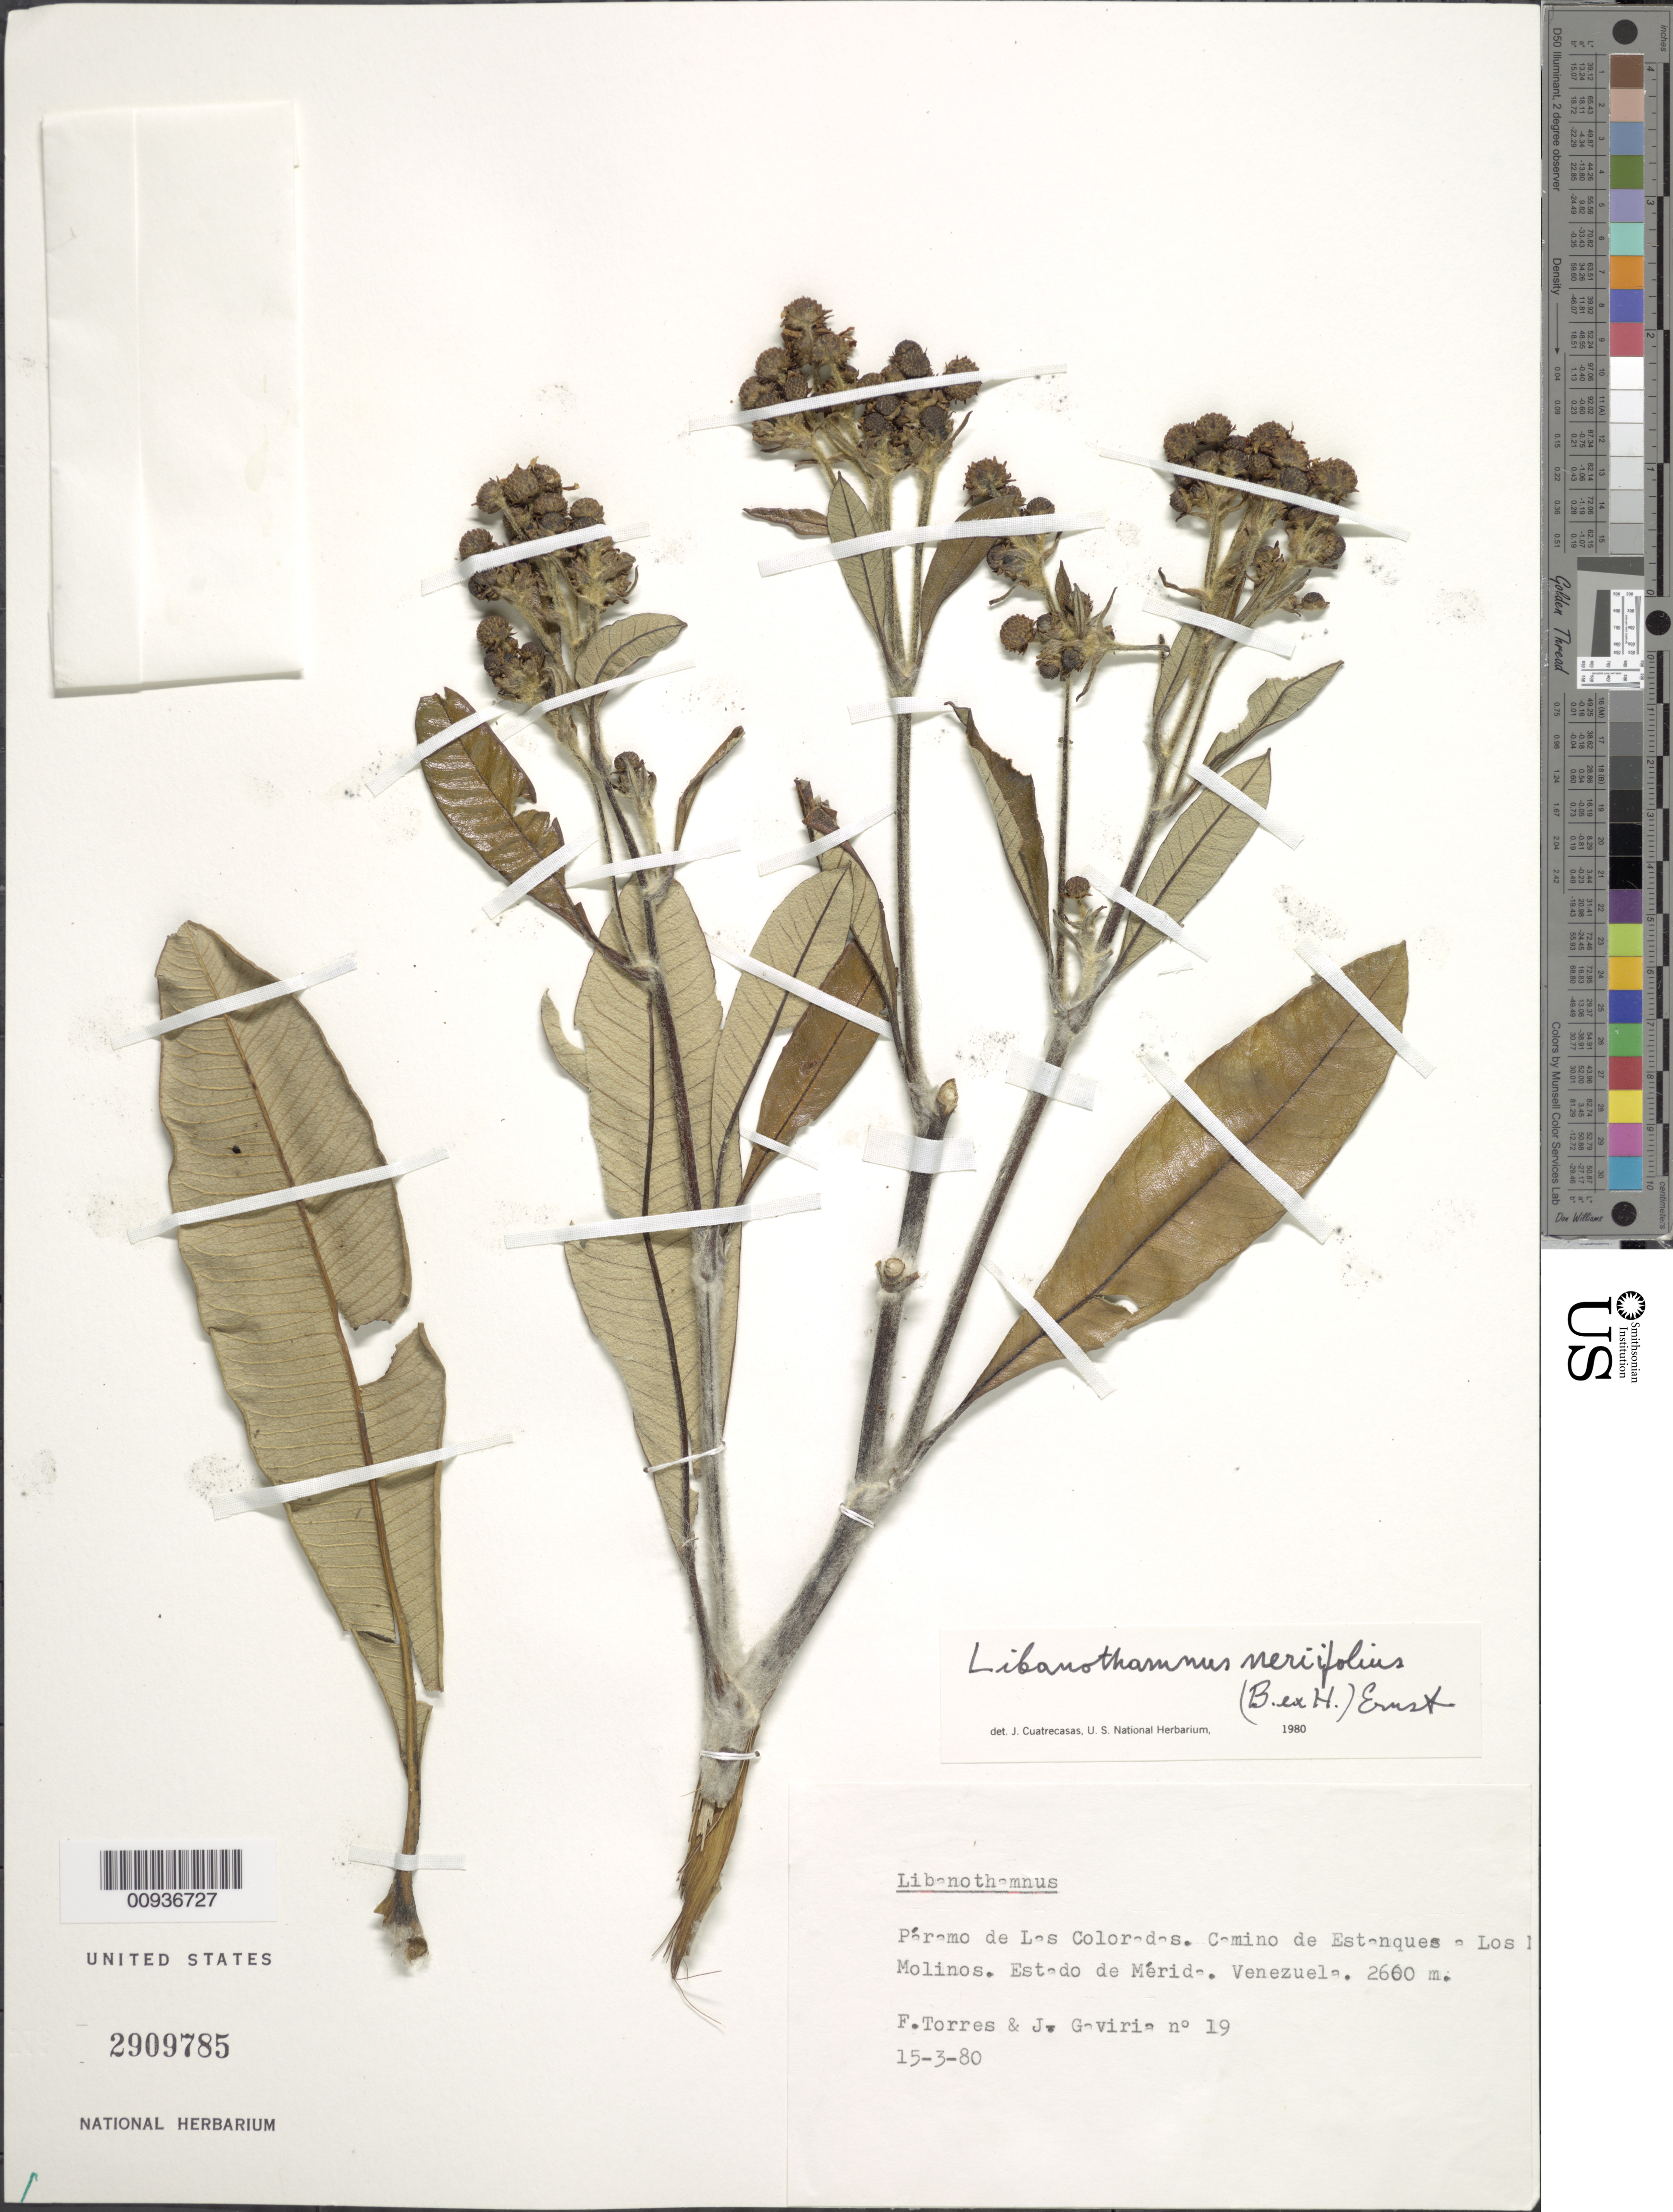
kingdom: Plantae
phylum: Tracheophyta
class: Magnoliopsida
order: Asterales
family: Asteraceae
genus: Libanothamnus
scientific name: Libanothamnus neriifolius var. columbicus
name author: (Cuatrec.) Cuatrec.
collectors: F. Torres & J. Gaviria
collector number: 19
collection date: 1980-03-15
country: Venezuela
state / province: Mérida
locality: Páramo de Las Coloradas. Camino de Estanques a Los Molinos.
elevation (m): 2660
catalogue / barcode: US 2909785